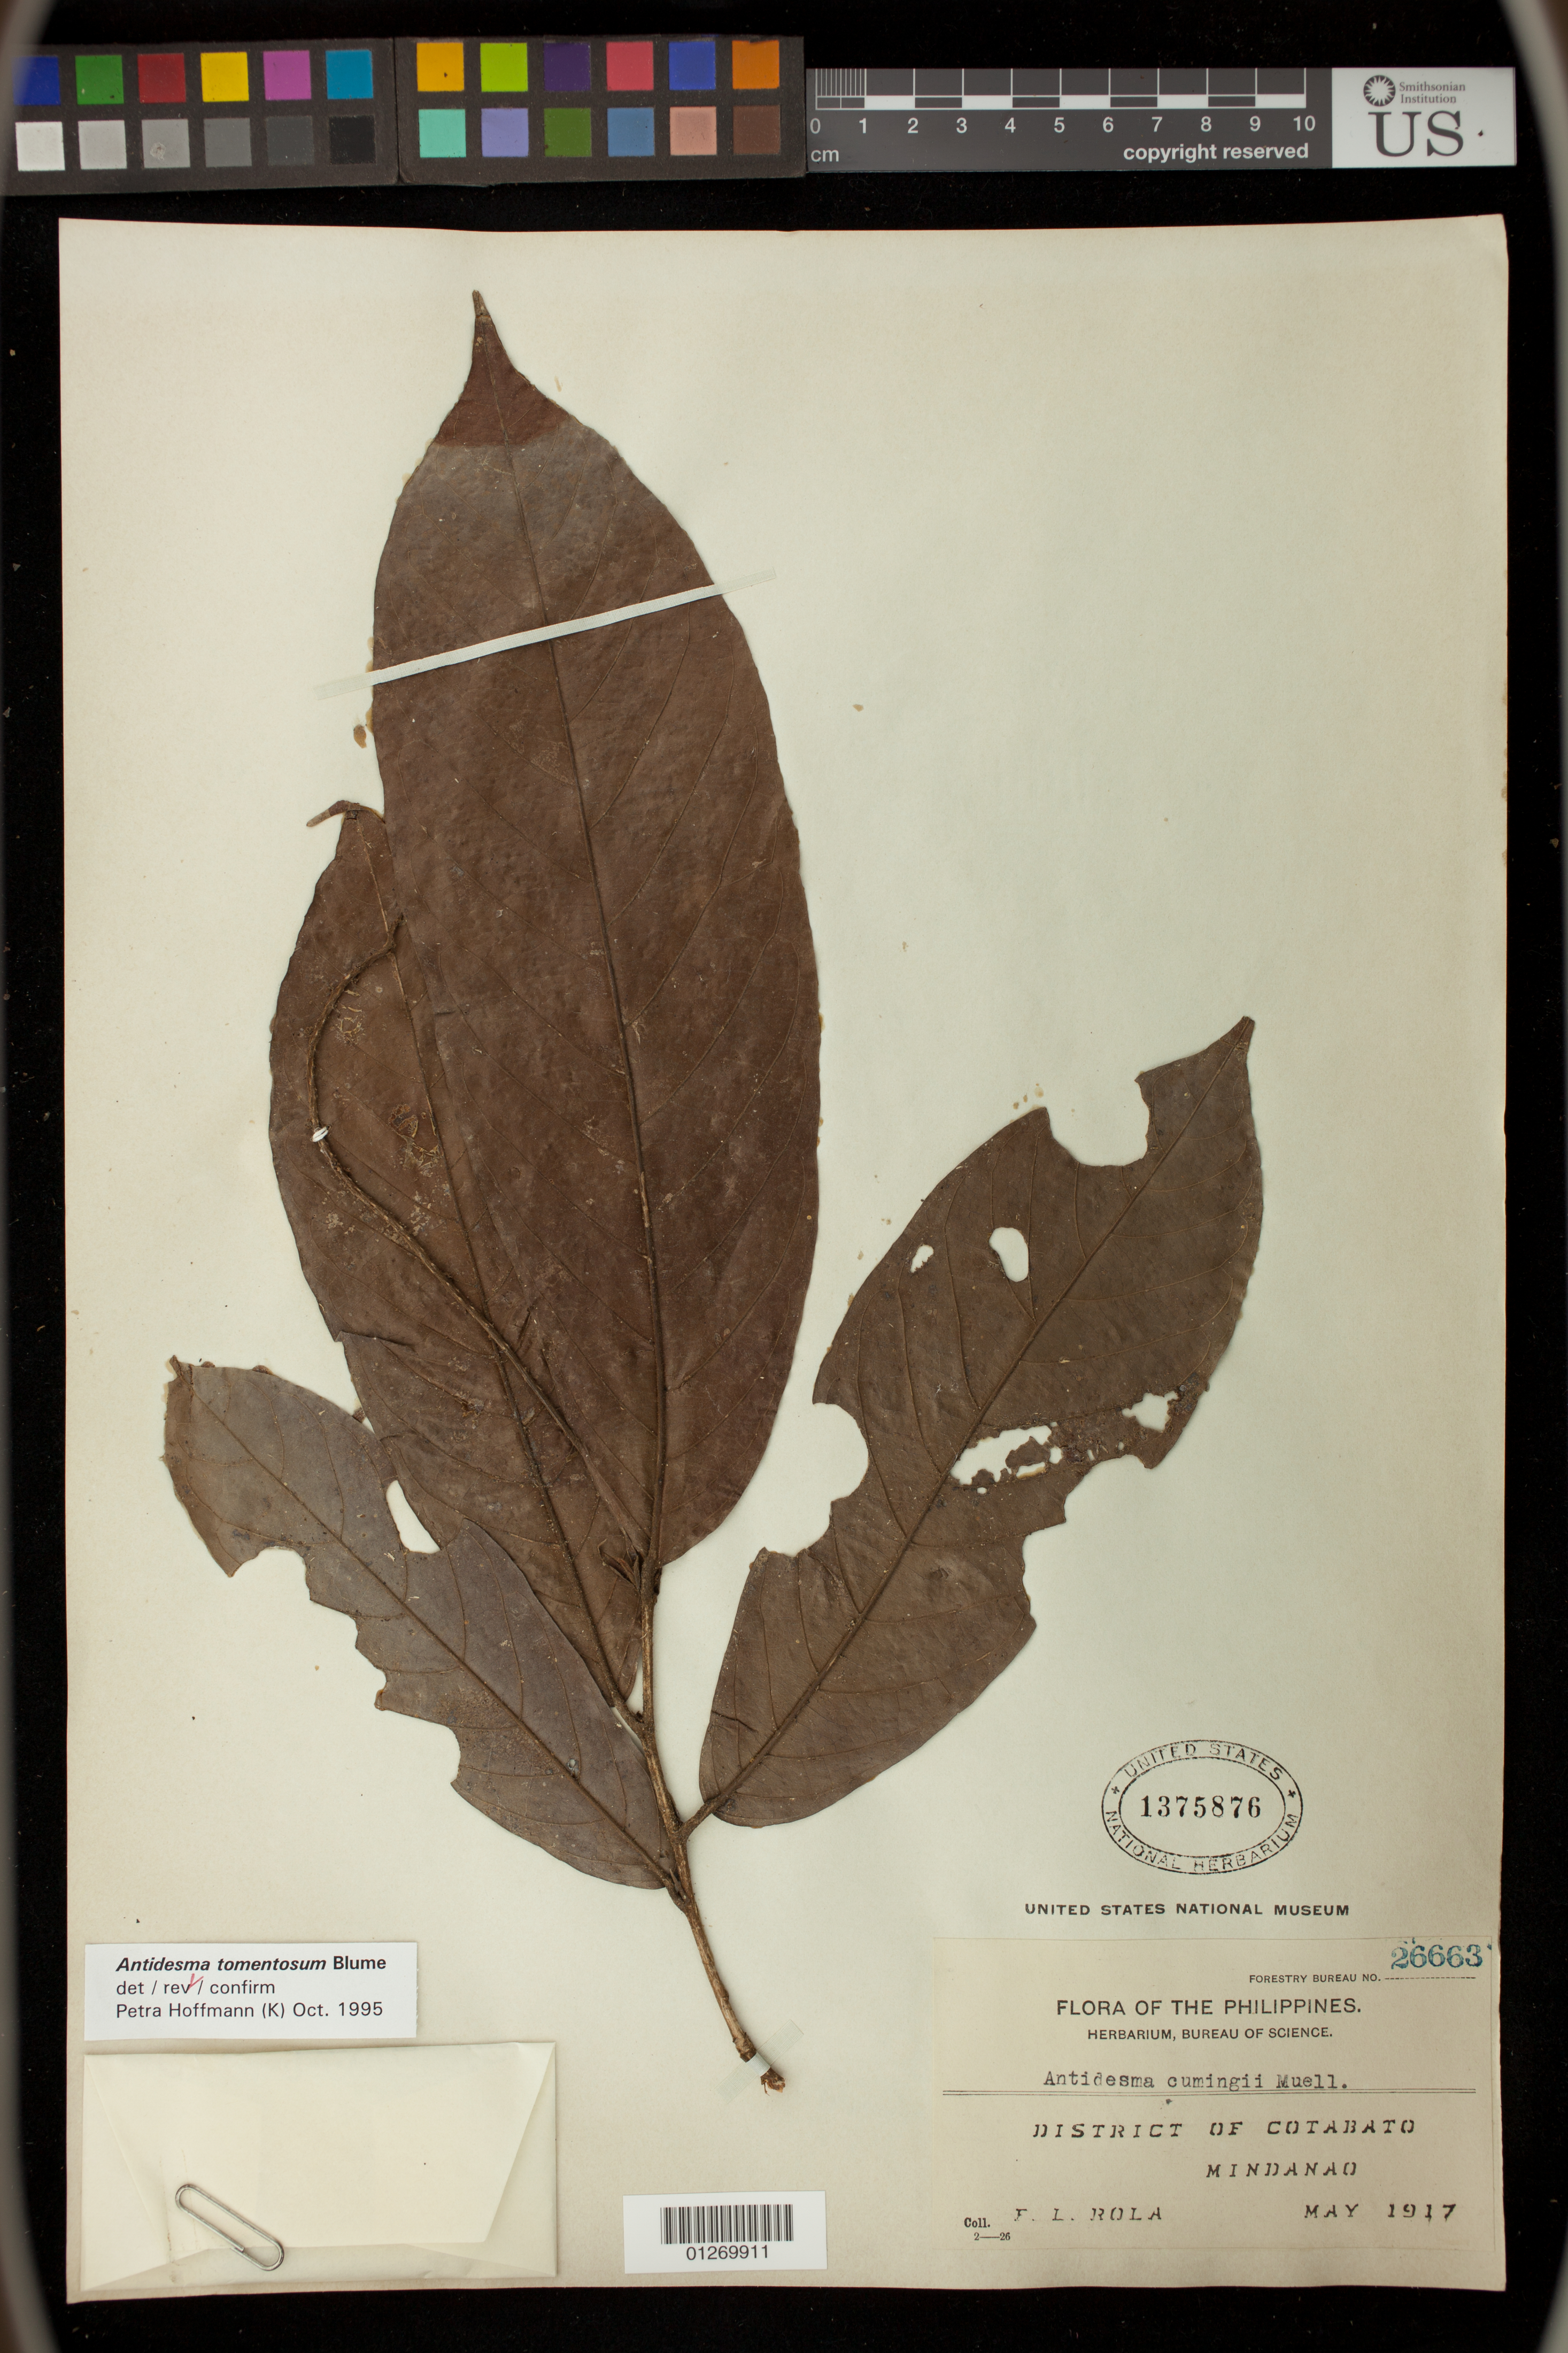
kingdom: Plantae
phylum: Tracheophyta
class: Magnoliopsida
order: Malpighiales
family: Phyllanthaceae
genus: Antidesma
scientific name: Antidesma tomentosum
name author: Blume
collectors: F. Rola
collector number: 26663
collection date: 1917-05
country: Philippines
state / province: Soccsksargen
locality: District of Cotabato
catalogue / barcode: US 1375876